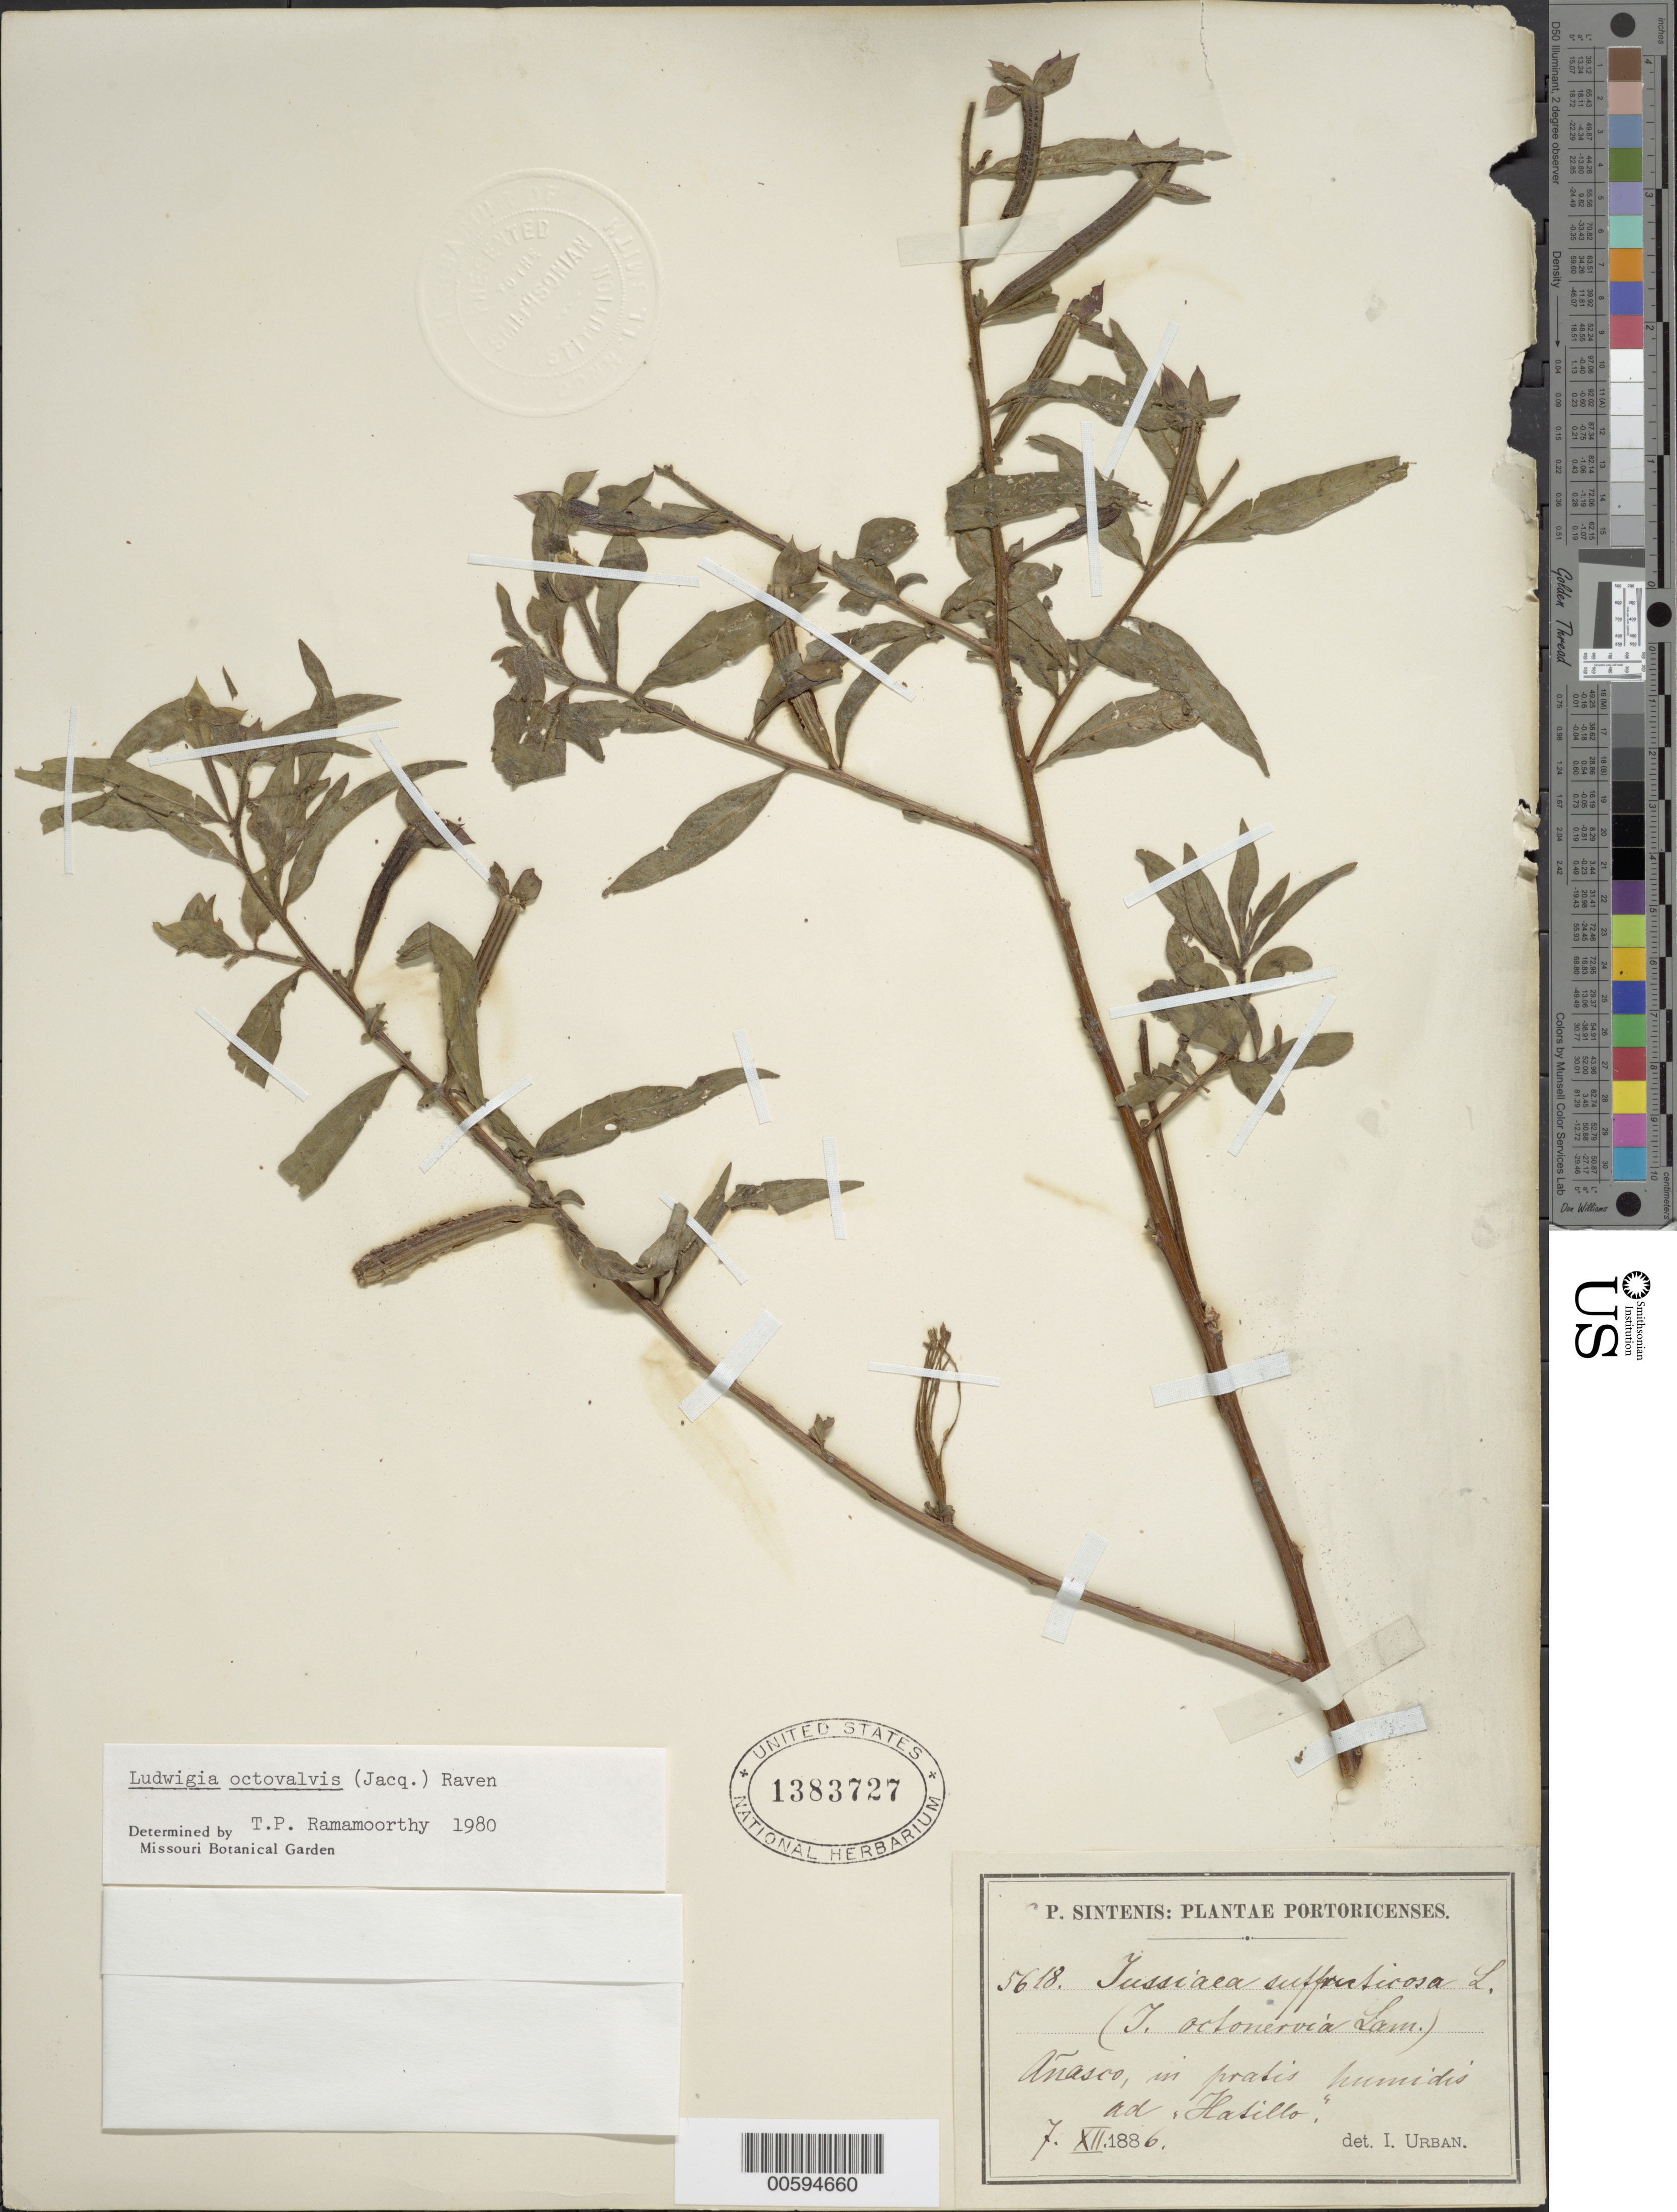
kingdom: Plantae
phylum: Tracheophyta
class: Magnoliopsida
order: Myrtales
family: Onagraceae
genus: Ludwigia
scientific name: Ludwigia octovalvis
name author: (Jacq.) P.H. Raven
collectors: P. Sintenis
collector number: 5618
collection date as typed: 07 Dec 1886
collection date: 1886-12-07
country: Puerto Rico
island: Greater Antilles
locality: Añasco, in pratis humidis ad "Hatillo"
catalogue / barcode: US 1383727